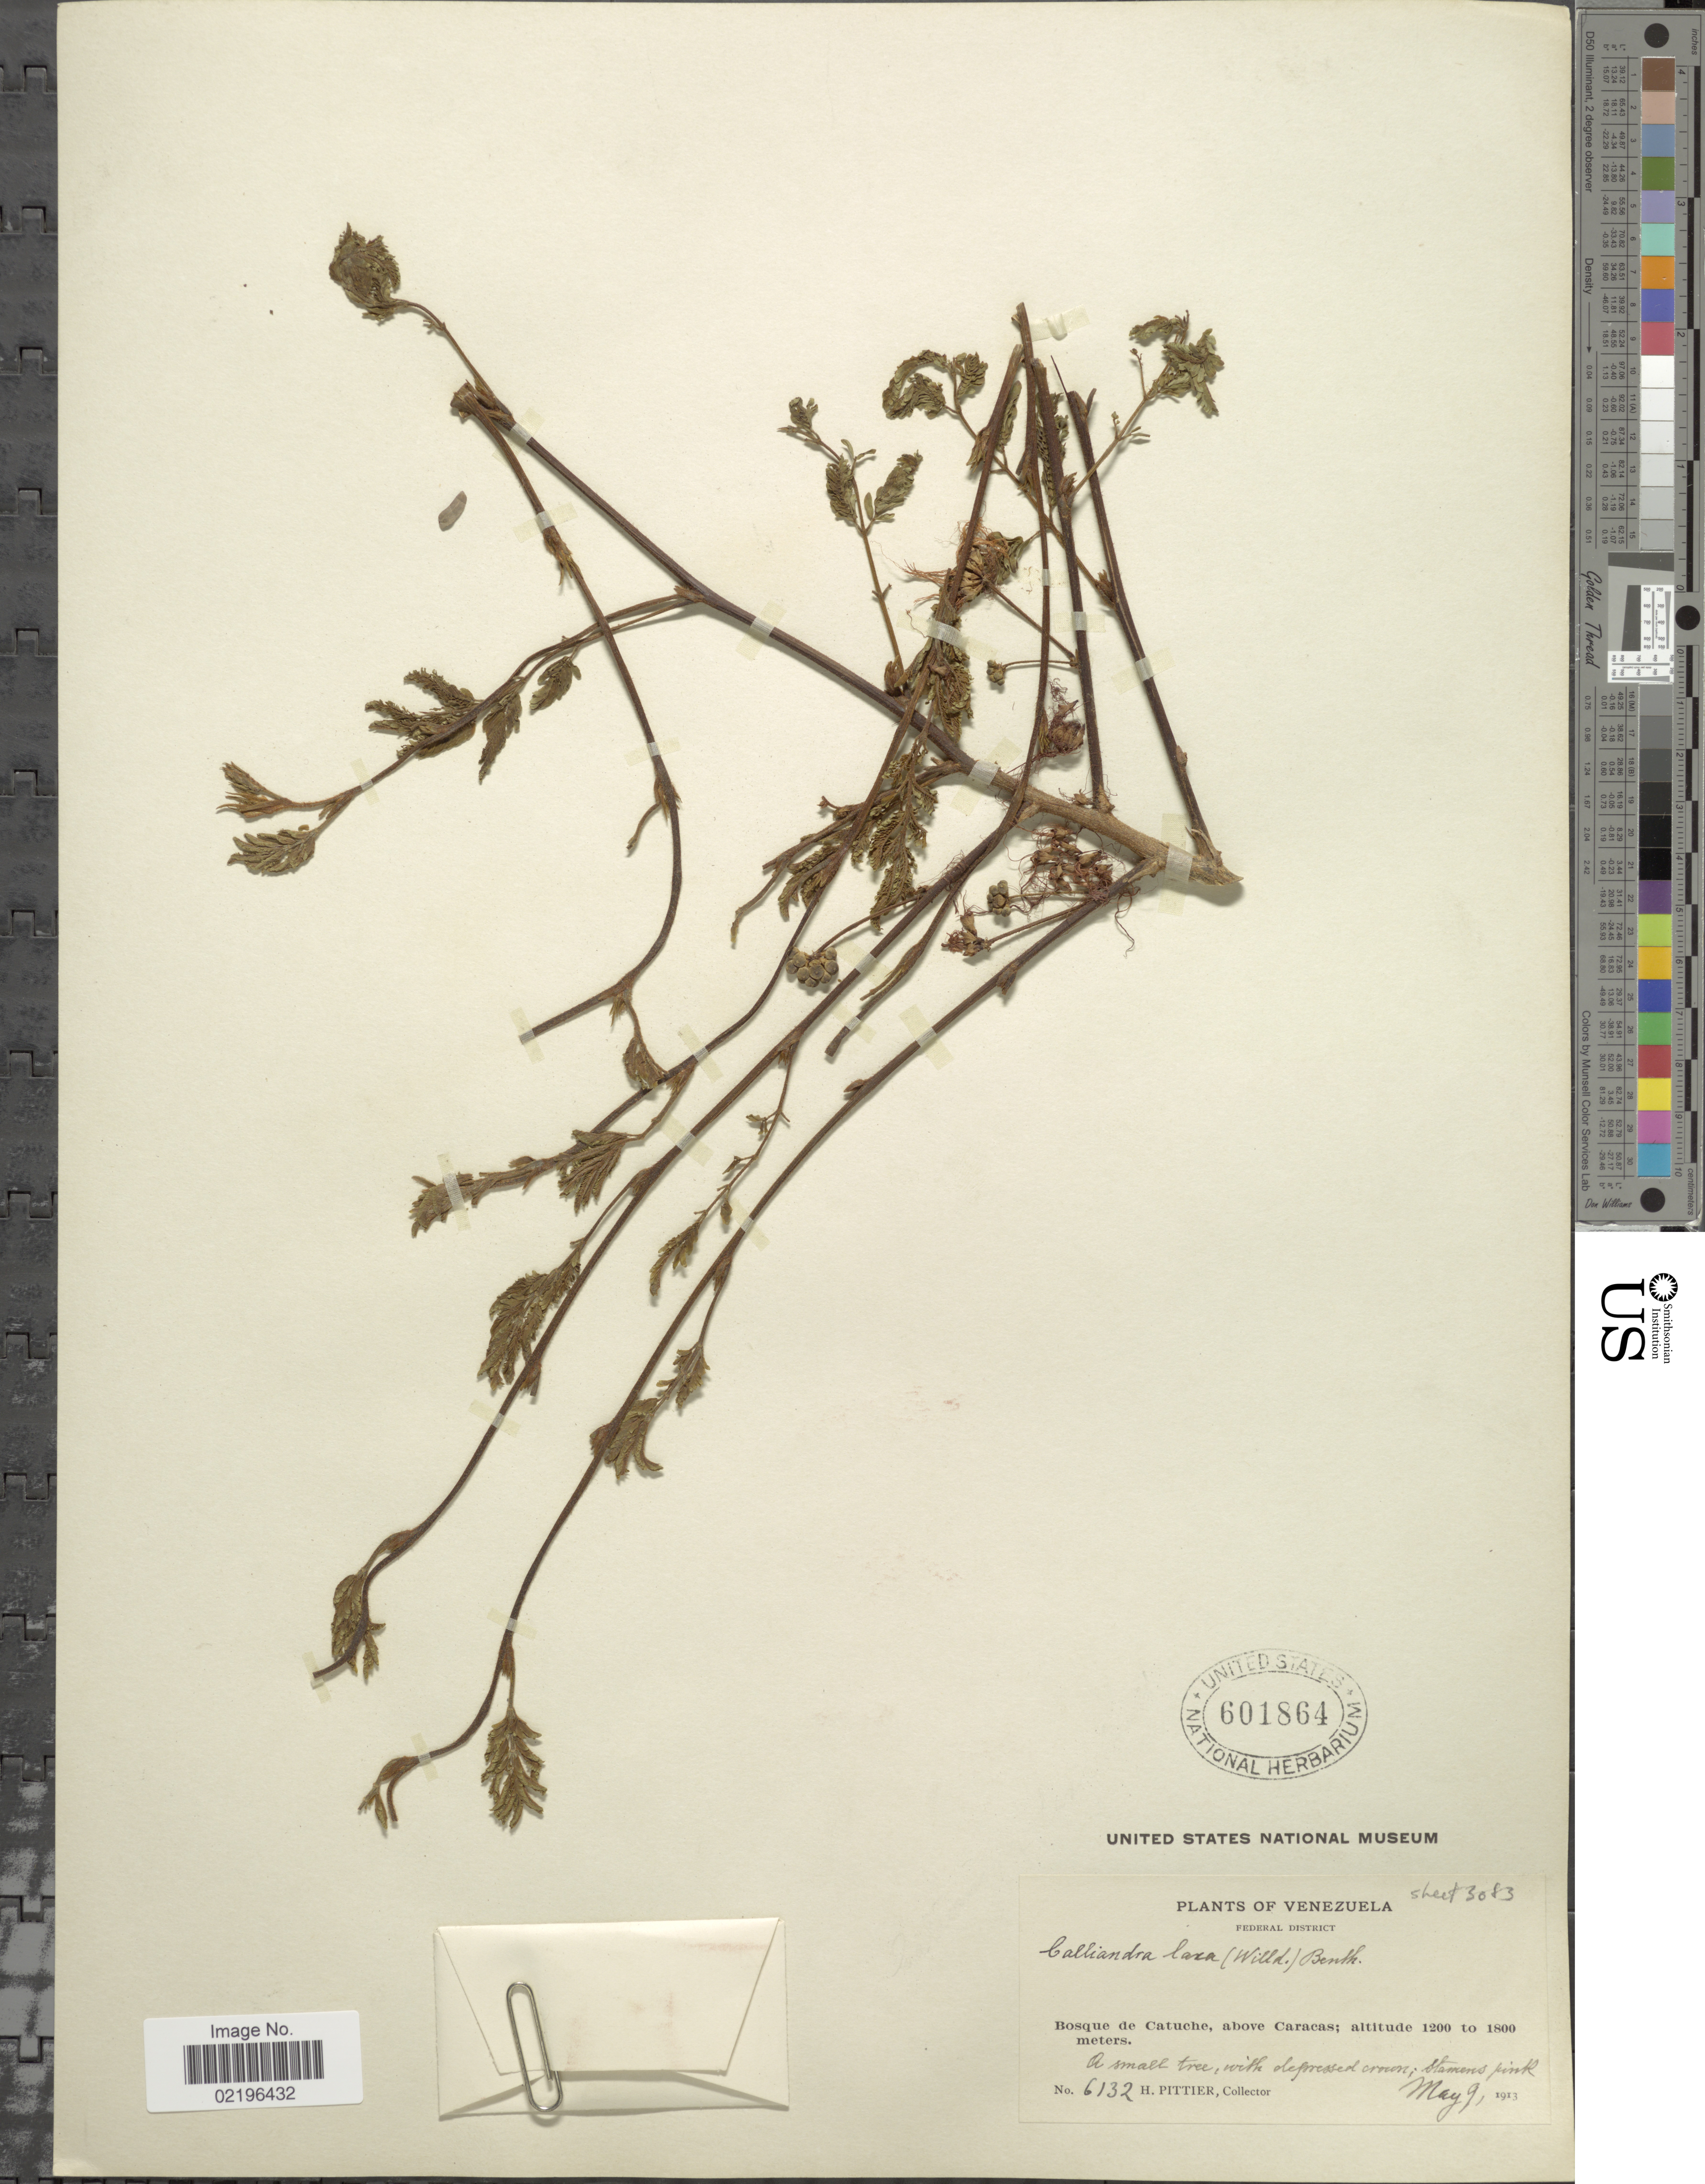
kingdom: Plantae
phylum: Tracheophyta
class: Magnoliopsida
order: Fabales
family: Fabaceae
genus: Calliandra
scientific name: Calliandra laxa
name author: (Willd.) Benth.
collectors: H. F. Pittier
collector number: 6132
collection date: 1913-05-09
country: Venezuela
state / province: Distrito Federal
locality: Federal District, Bosque de Catuche, above Caracas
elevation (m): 1200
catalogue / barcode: US 601864